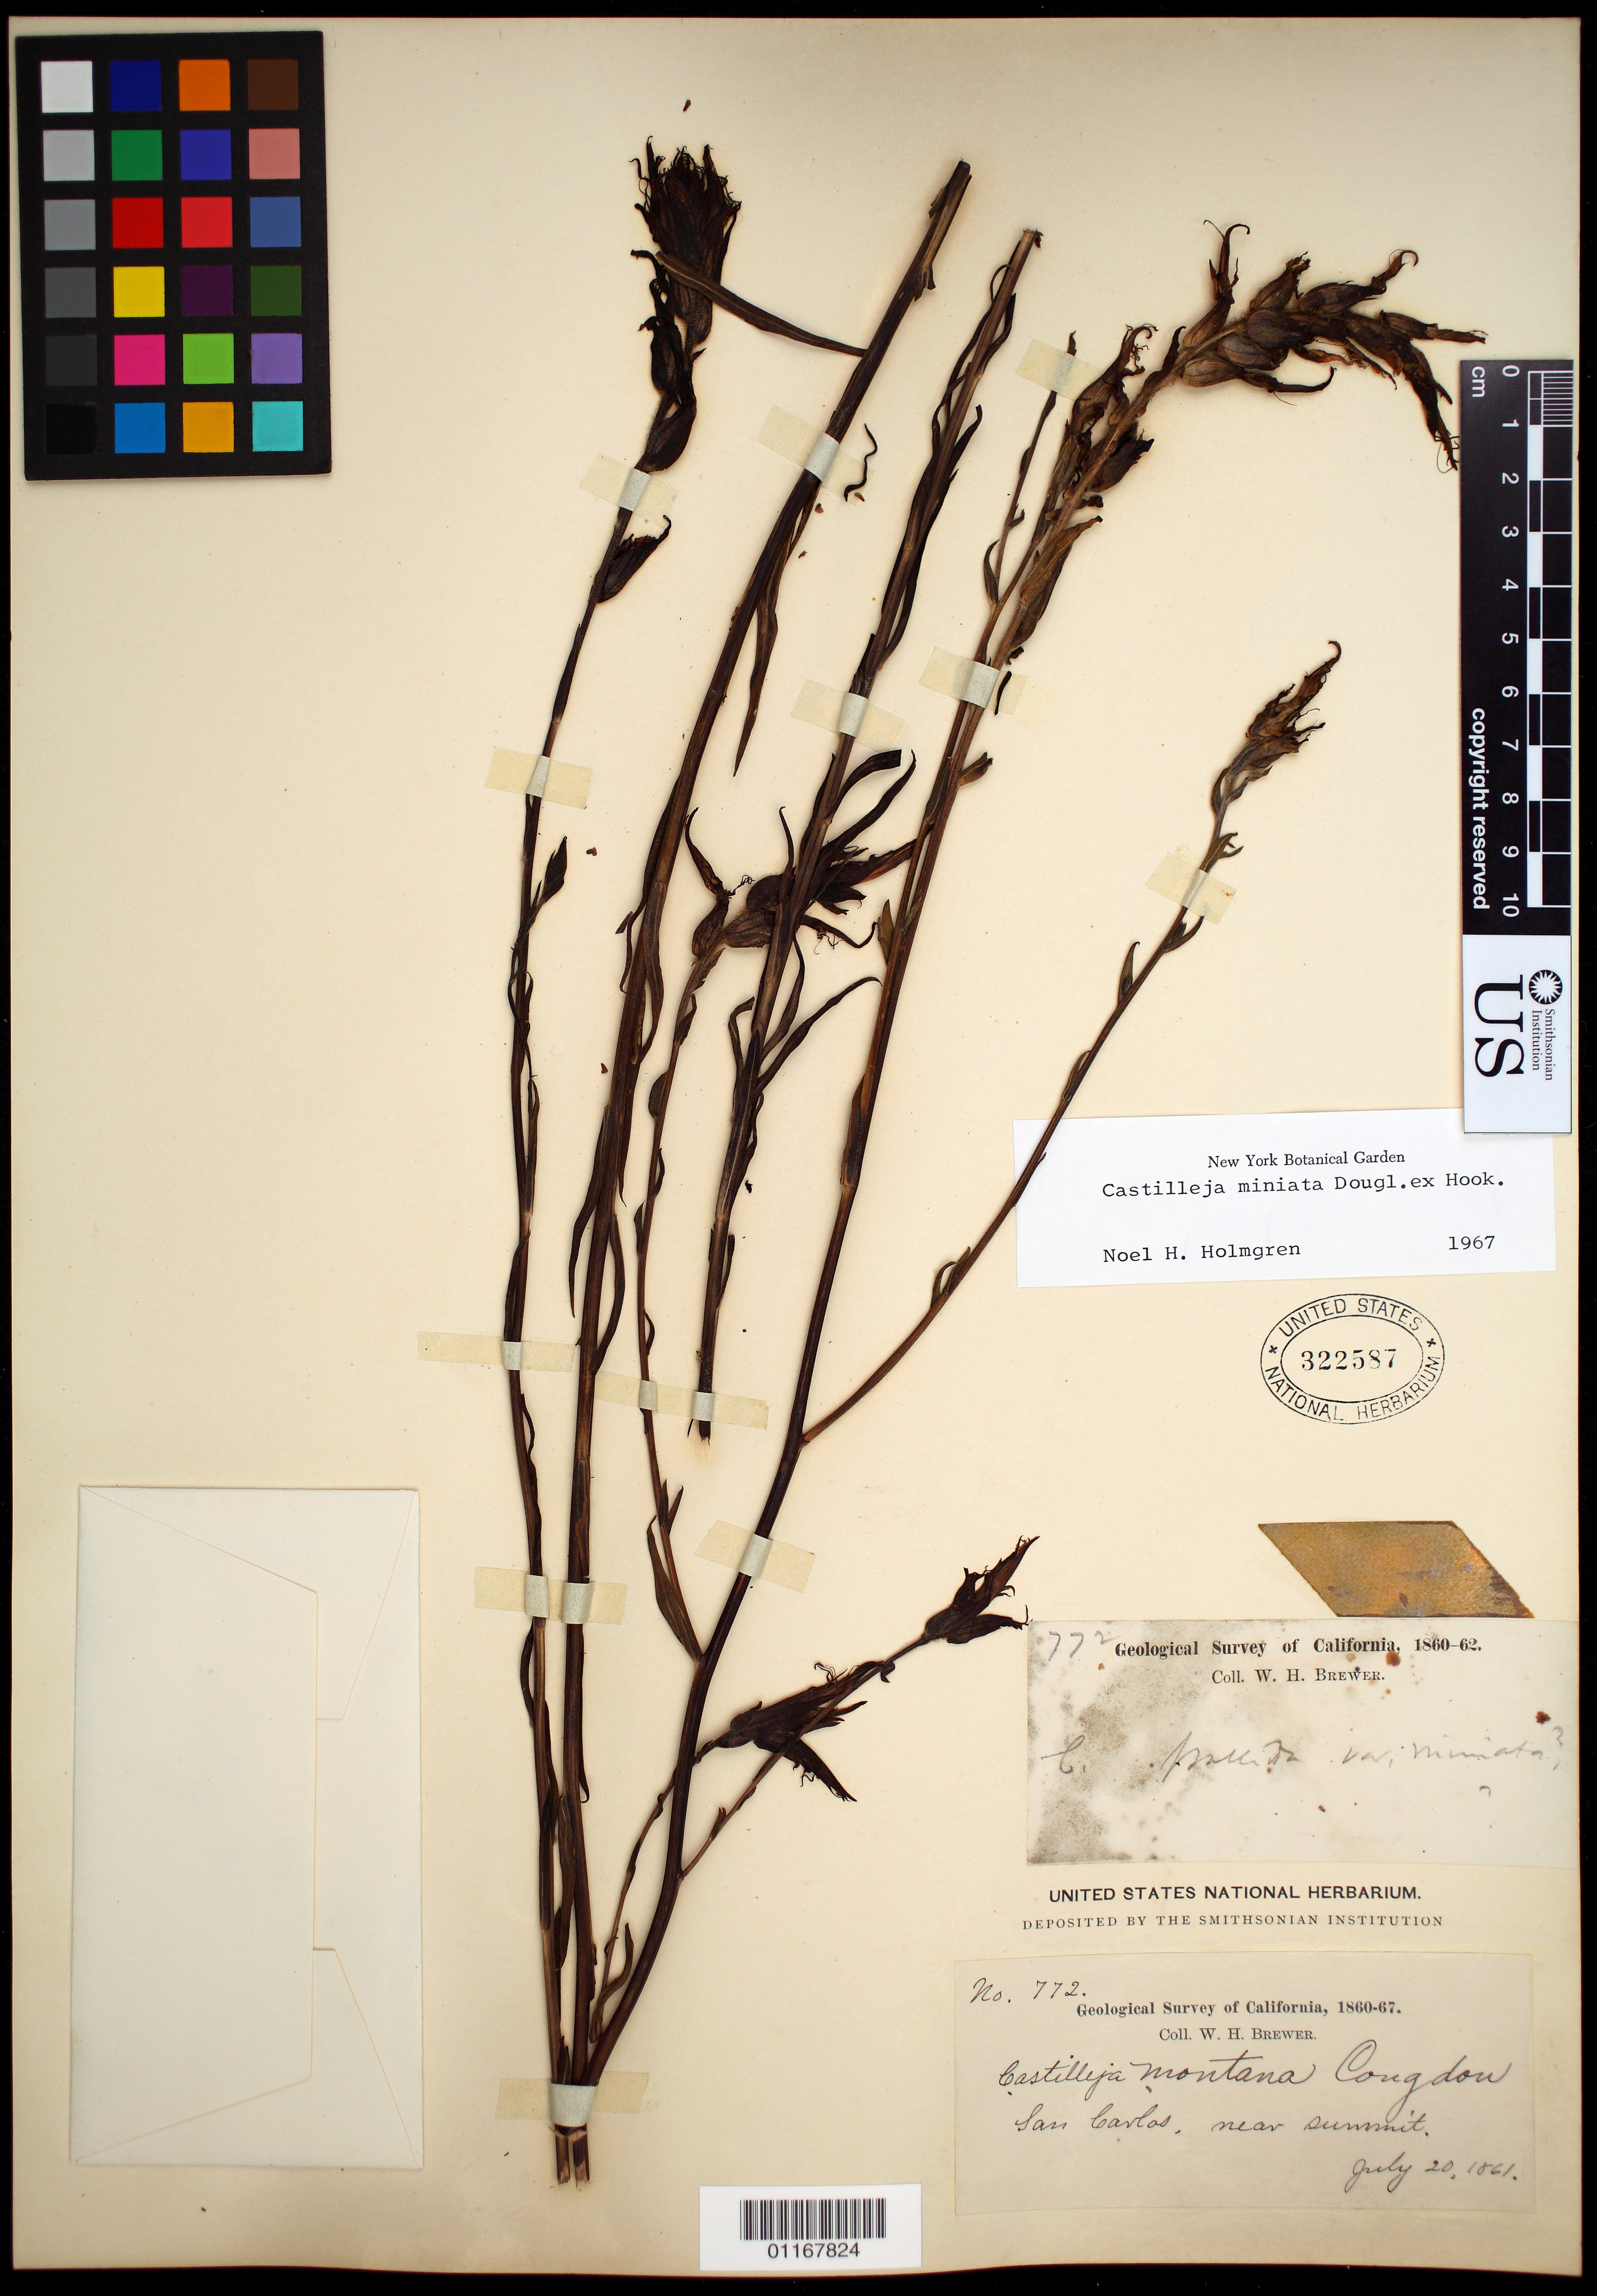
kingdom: Plantae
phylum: Tracheophyta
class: Magnoliopsida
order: Lamiales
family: Orobanchaceae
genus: Castilleja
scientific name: Castilleja miniata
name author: Douglas ex Hook.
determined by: Holmgren, N. H., (NY), New York Botanical Garden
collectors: W. H. Brewer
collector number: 772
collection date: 1861-07-20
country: United States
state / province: California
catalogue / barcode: US 322587